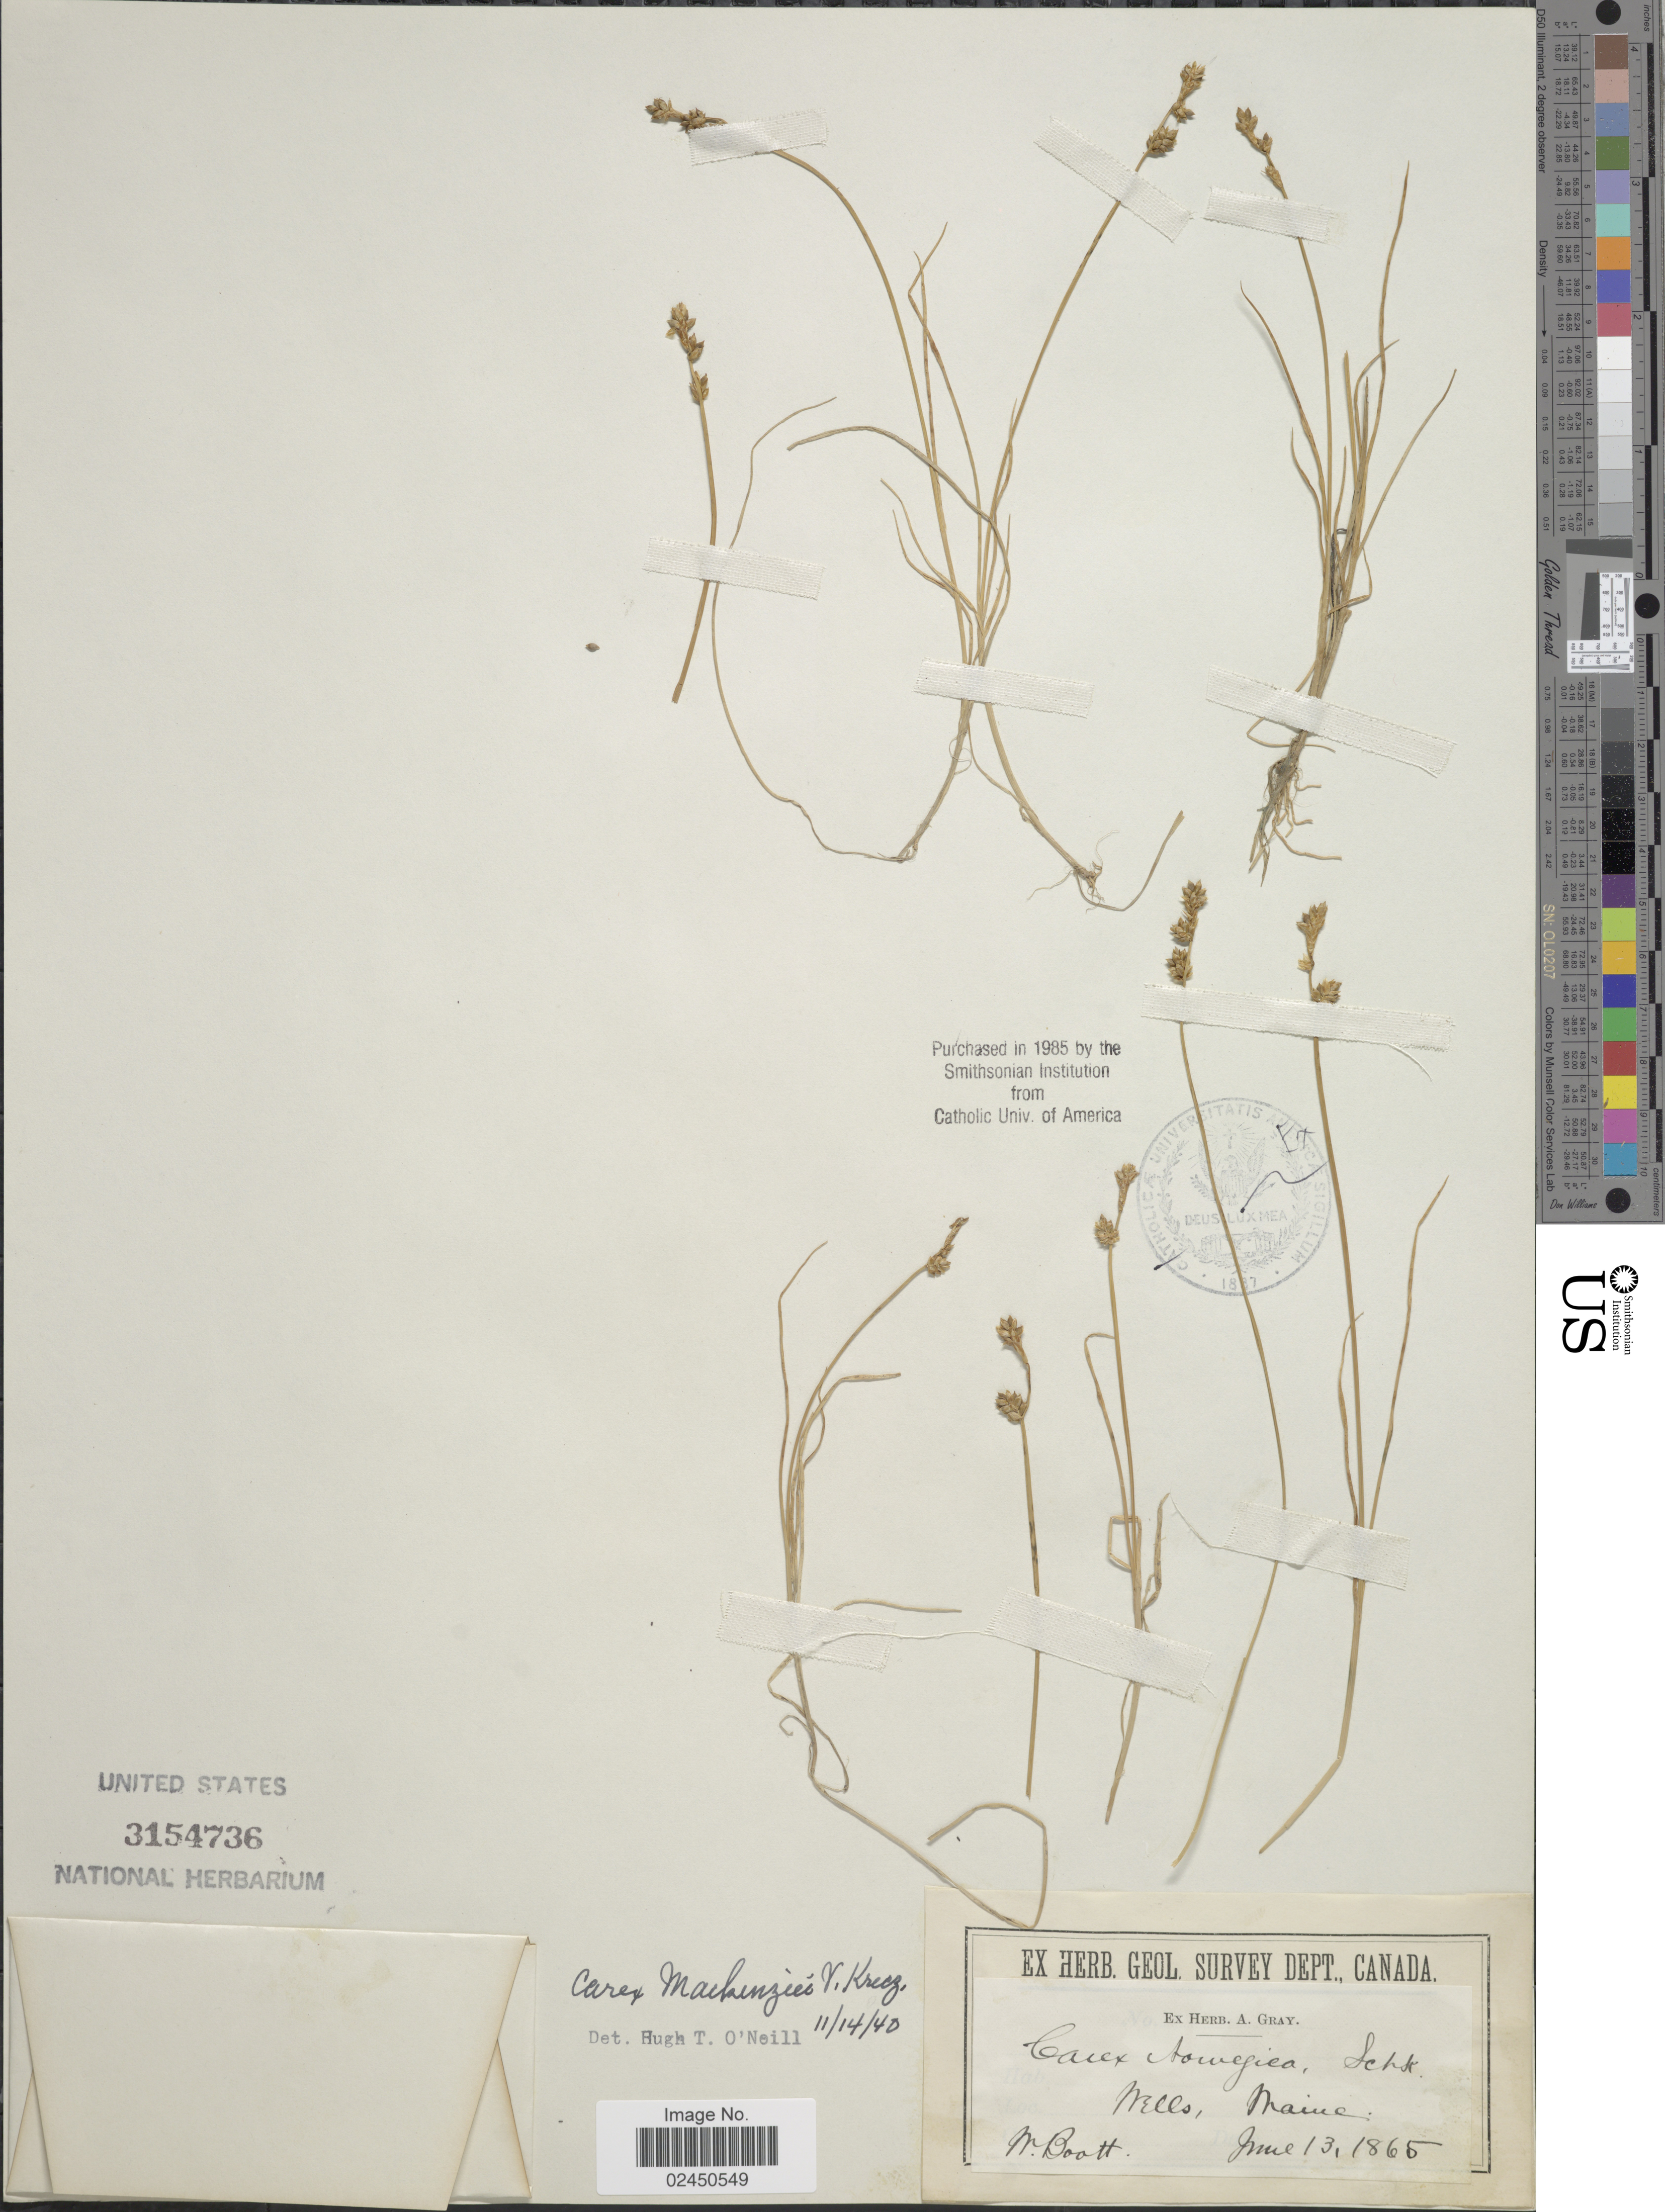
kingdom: Plantae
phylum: Tracheophyta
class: Liliopsida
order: Poales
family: Cyperaceae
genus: Carex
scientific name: Carex mackenziei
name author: V.I. Krecz.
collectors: W. Boott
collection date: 1865-06-13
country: United States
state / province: Maine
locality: Wells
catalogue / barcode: US 3154736